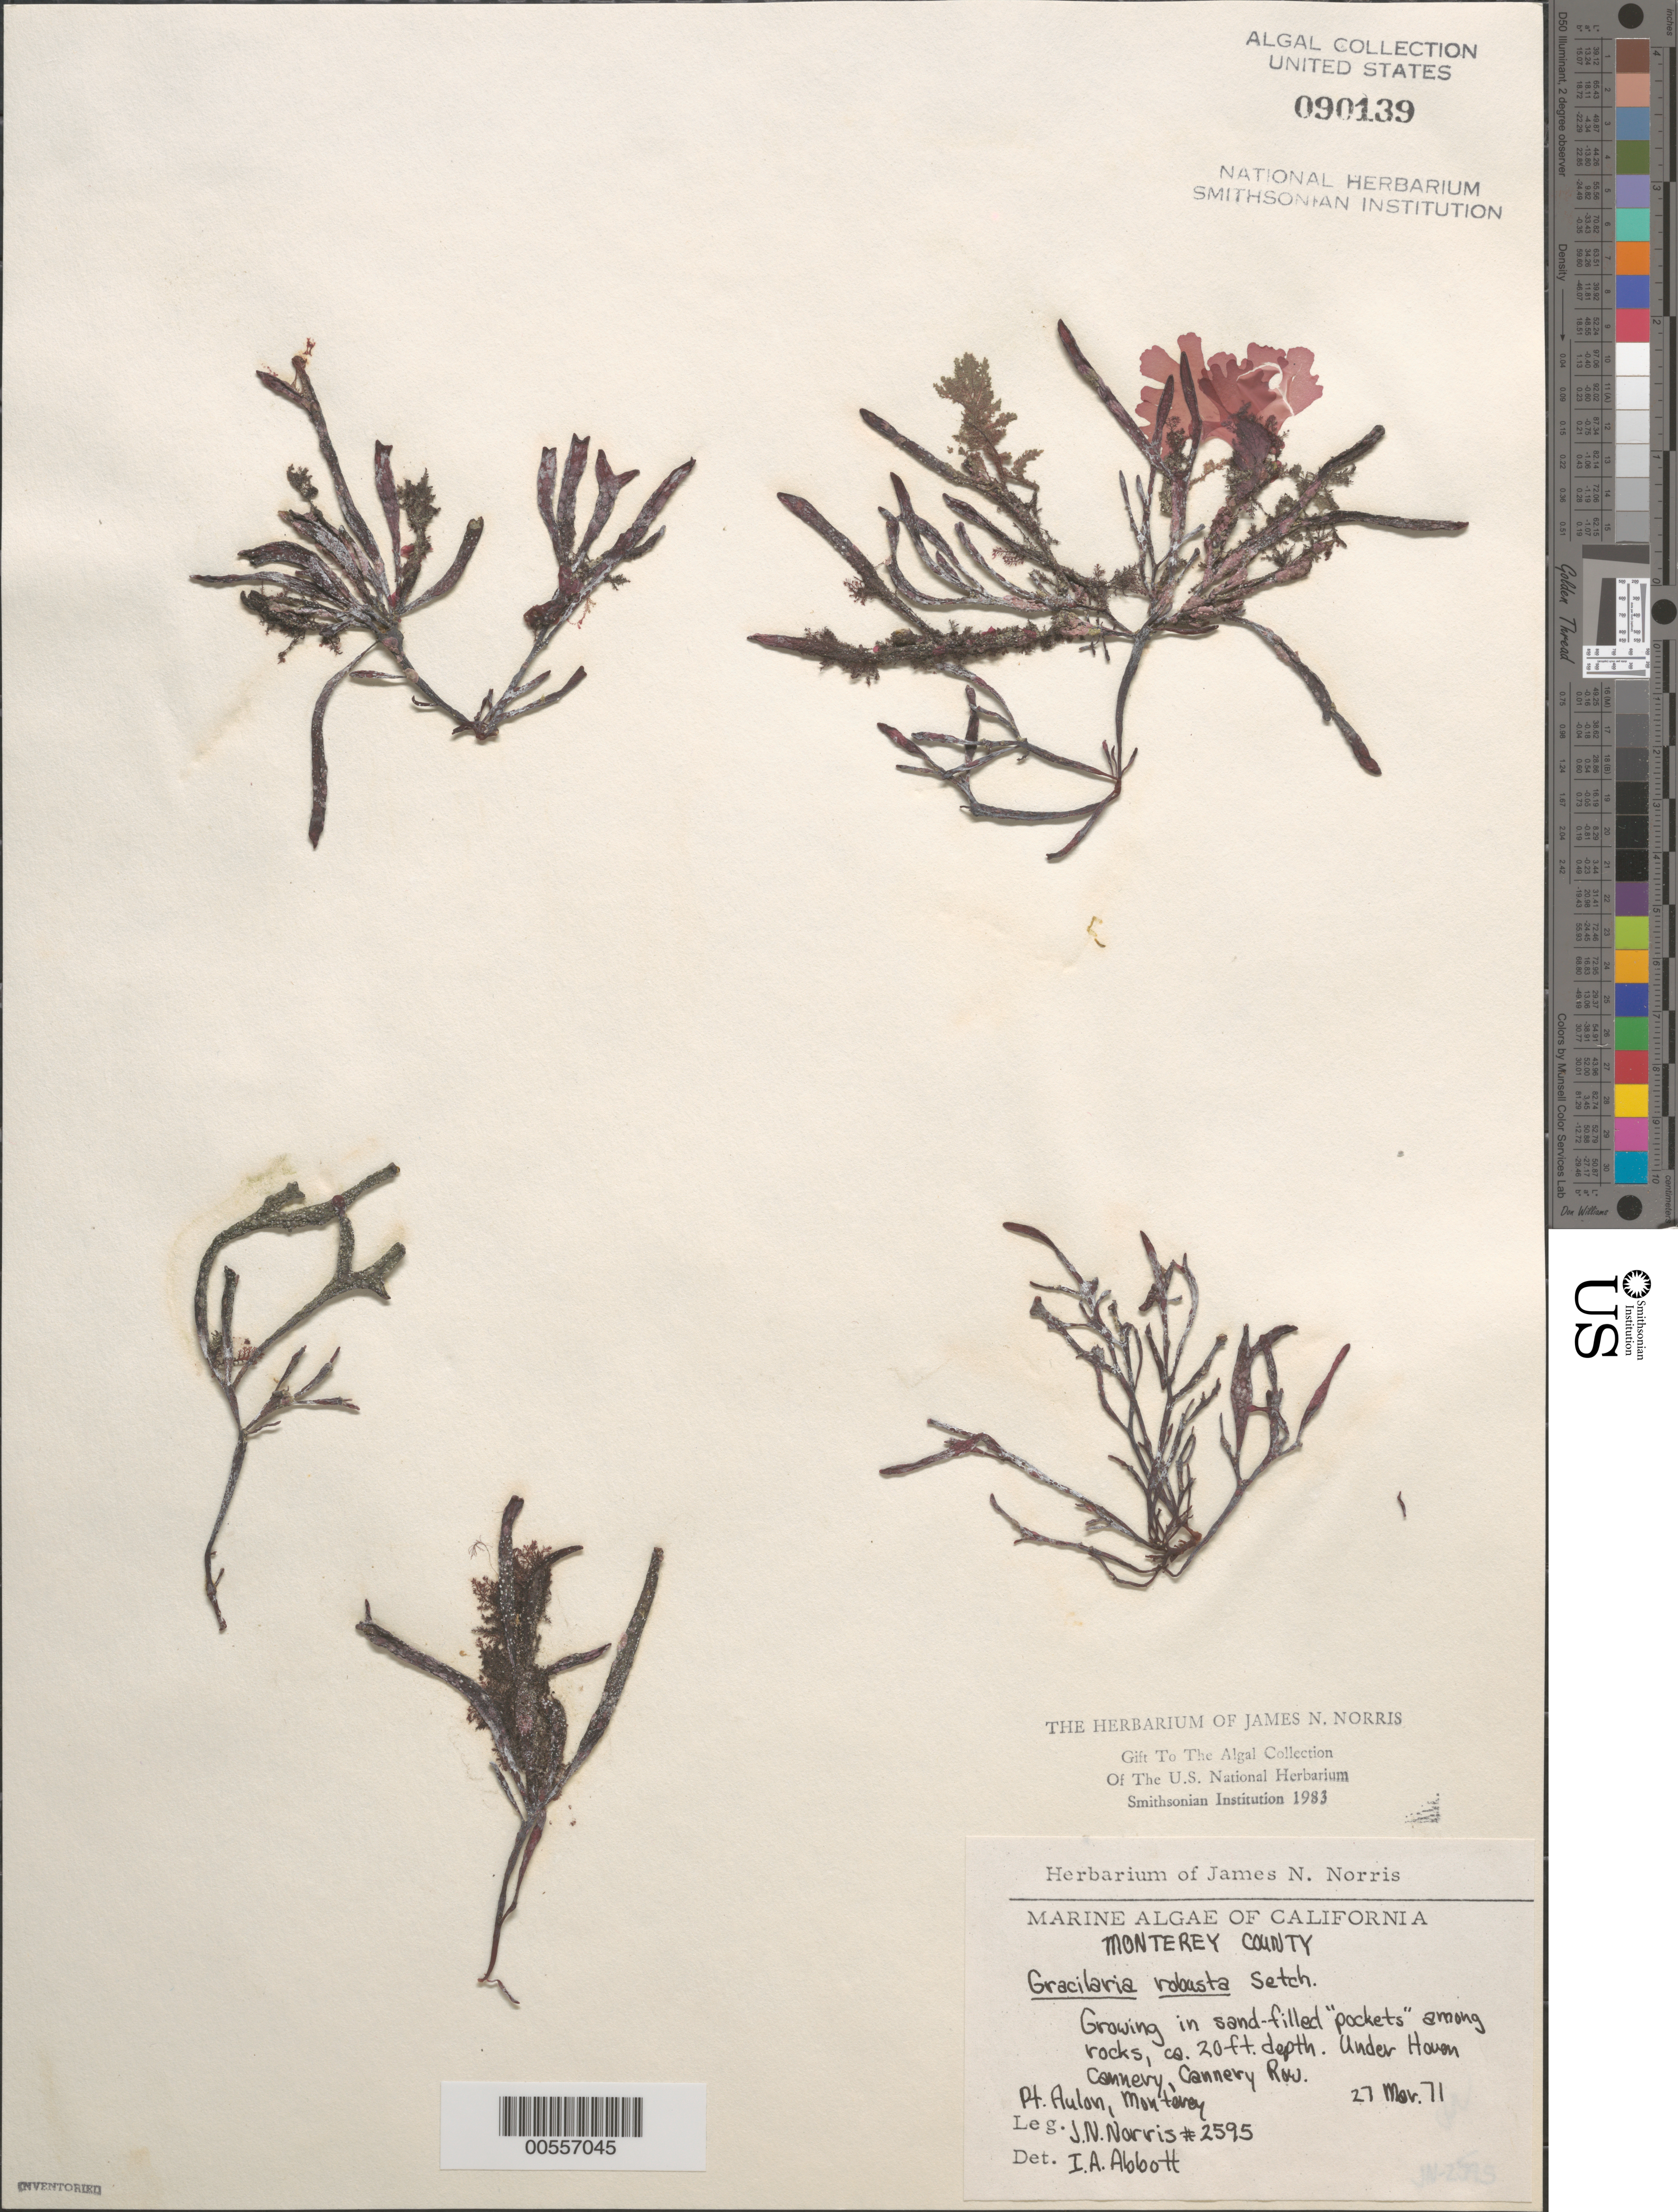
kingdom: Plantae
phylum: Rhodophyta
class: Florideophyceae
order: Gracilariales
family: Gracilariaceae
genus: Gracilaria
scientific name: Gracilaria robusta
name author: Setch. in Collins et al.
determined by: Abbott, Isabella A.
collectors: J. N. Norris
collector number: JN-2595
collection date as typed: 27 Mar 1971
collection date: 1971-03-27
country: United States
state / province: California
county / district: Monterey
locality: Cannery Row, Point Aulon, Monterey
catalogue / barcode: US 90139